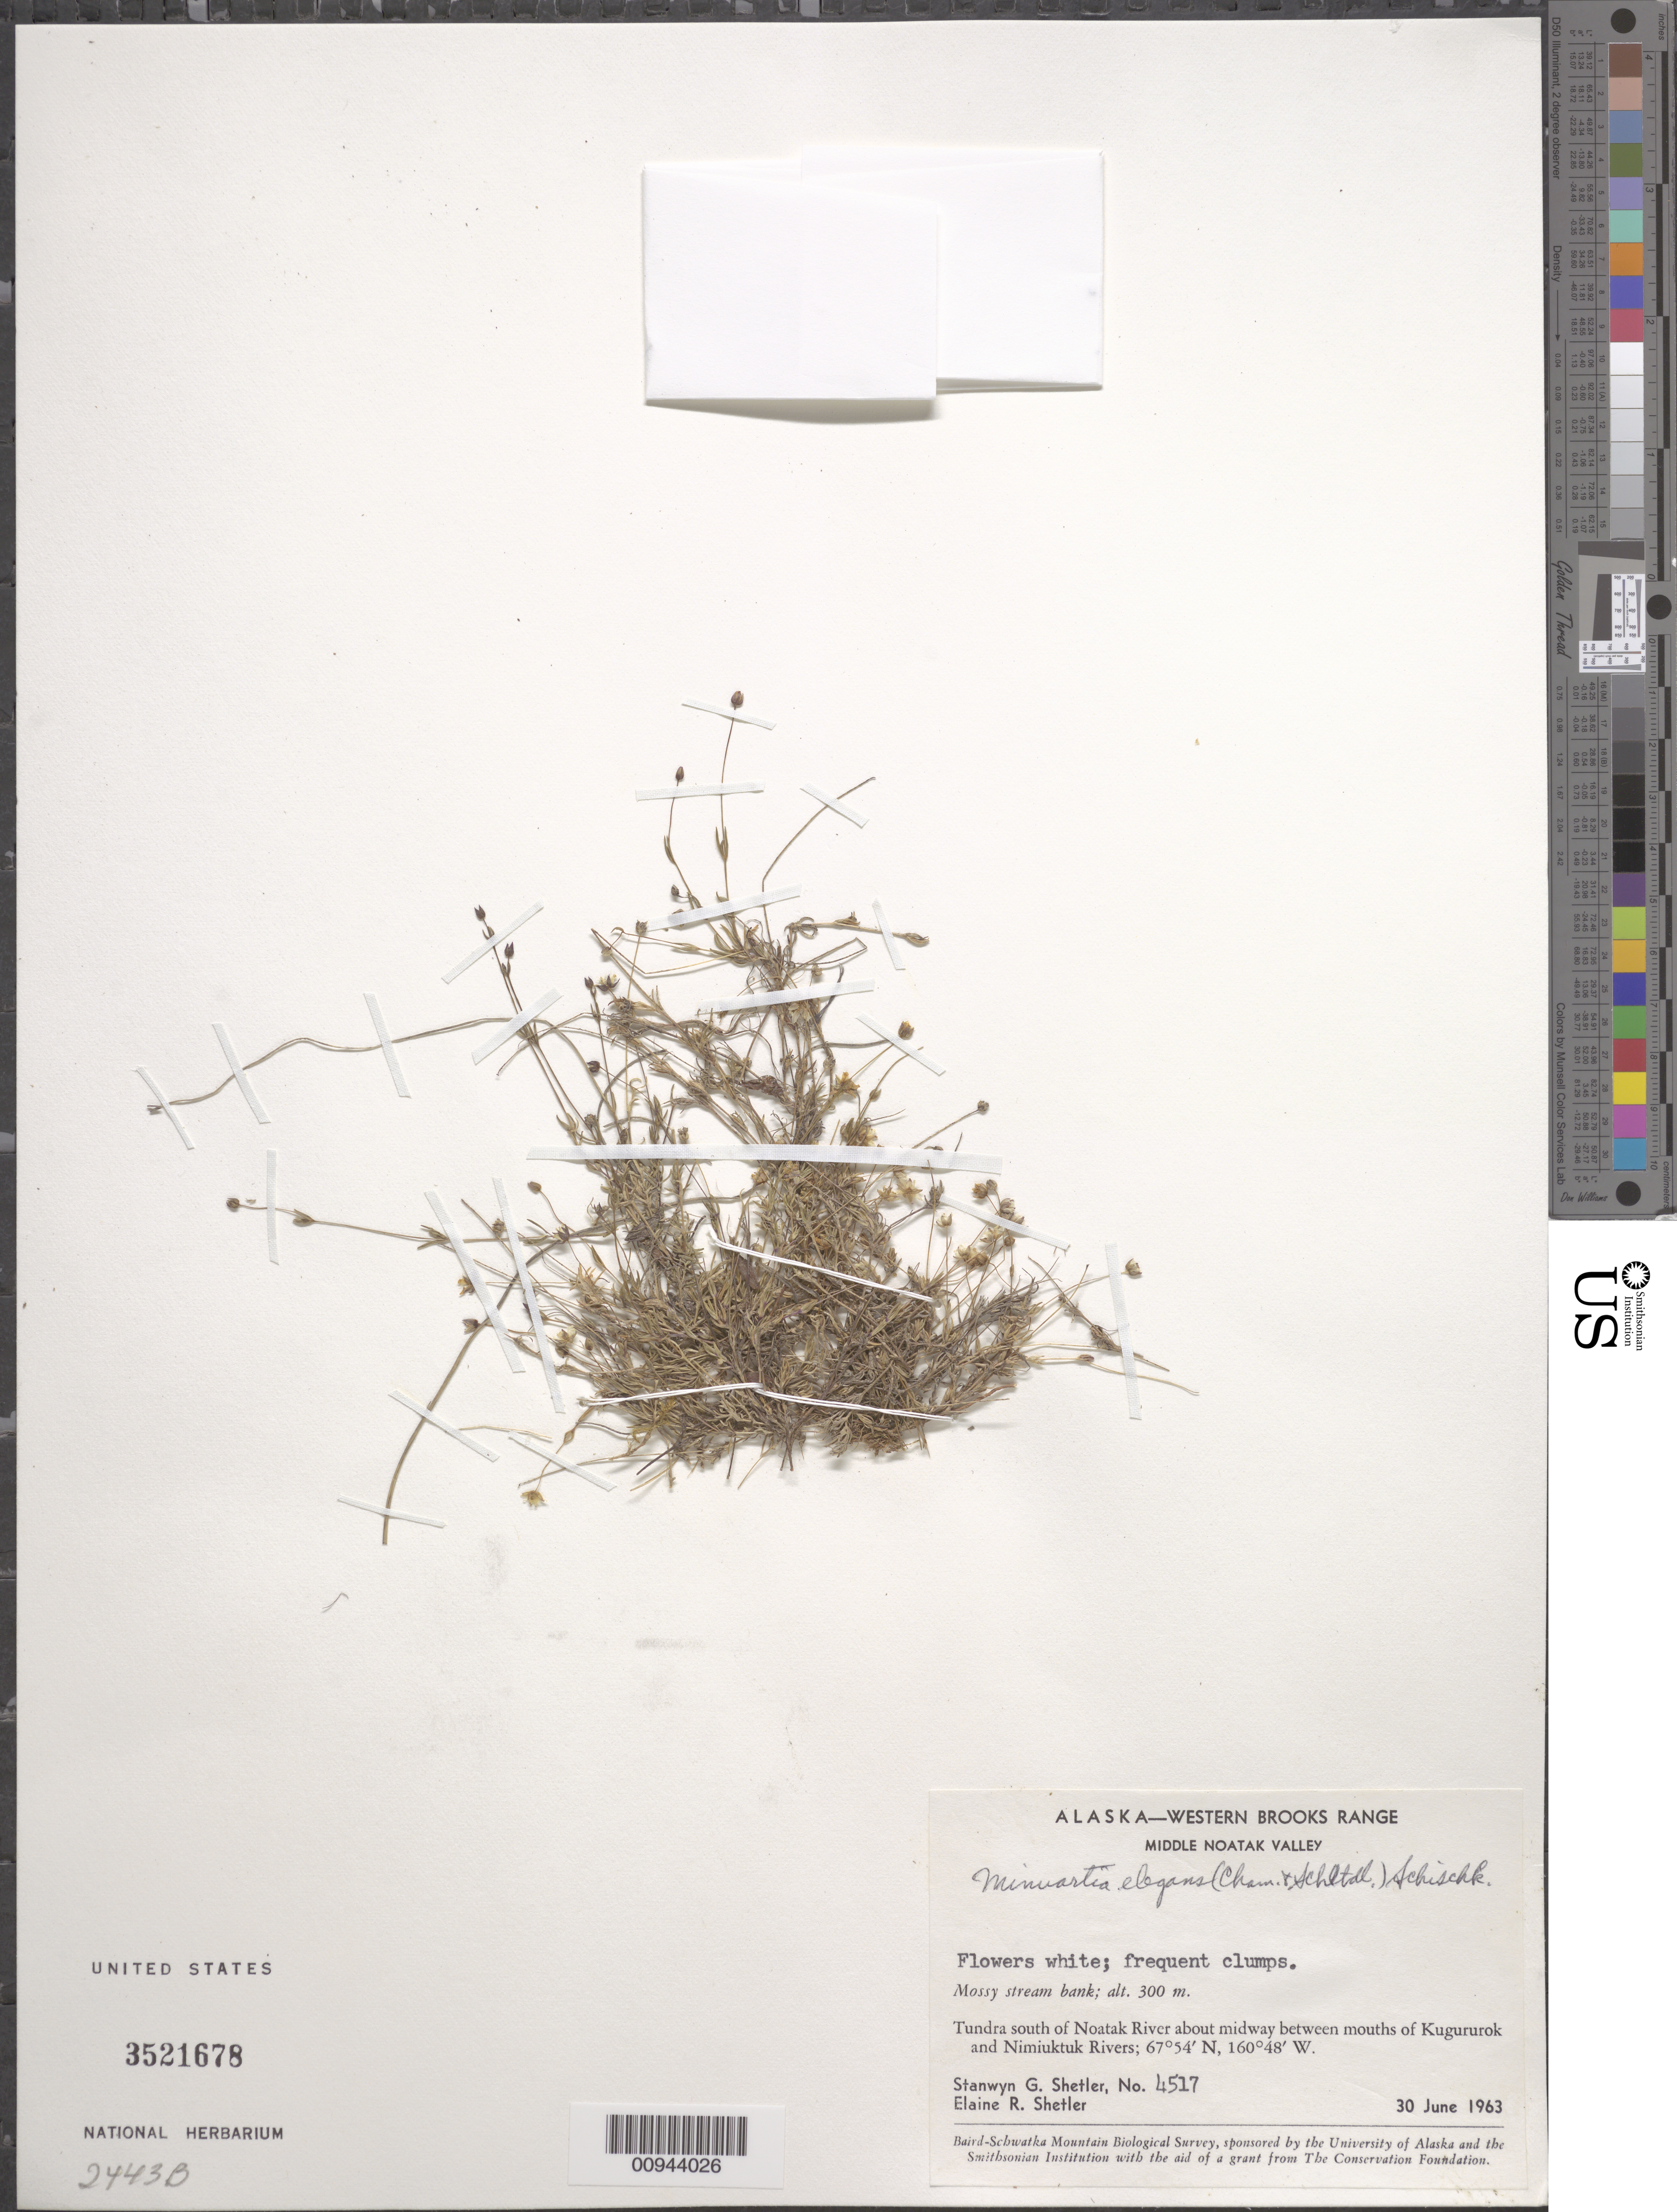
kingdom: Plantae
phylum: Tracheophyta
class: Magnoliopsida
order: Caryophyllales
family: Caryophyllaceae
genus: Minuartia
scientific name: Minuartia elegans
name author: (Cham. & Schltdl.) Schischk.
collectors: S. Shetler & E. R. Shetler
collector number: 4517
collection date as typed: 30 Jun 1963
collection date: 1963-06-30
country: United States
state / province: Alaska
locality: S of Noatak River about midway between mouths of Kugururok and Nimiuktuk Rivers. Western Brooks Range, Middle Noatak Valley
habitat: Tundra. Mossy stream bank.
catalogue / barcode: US 3521678